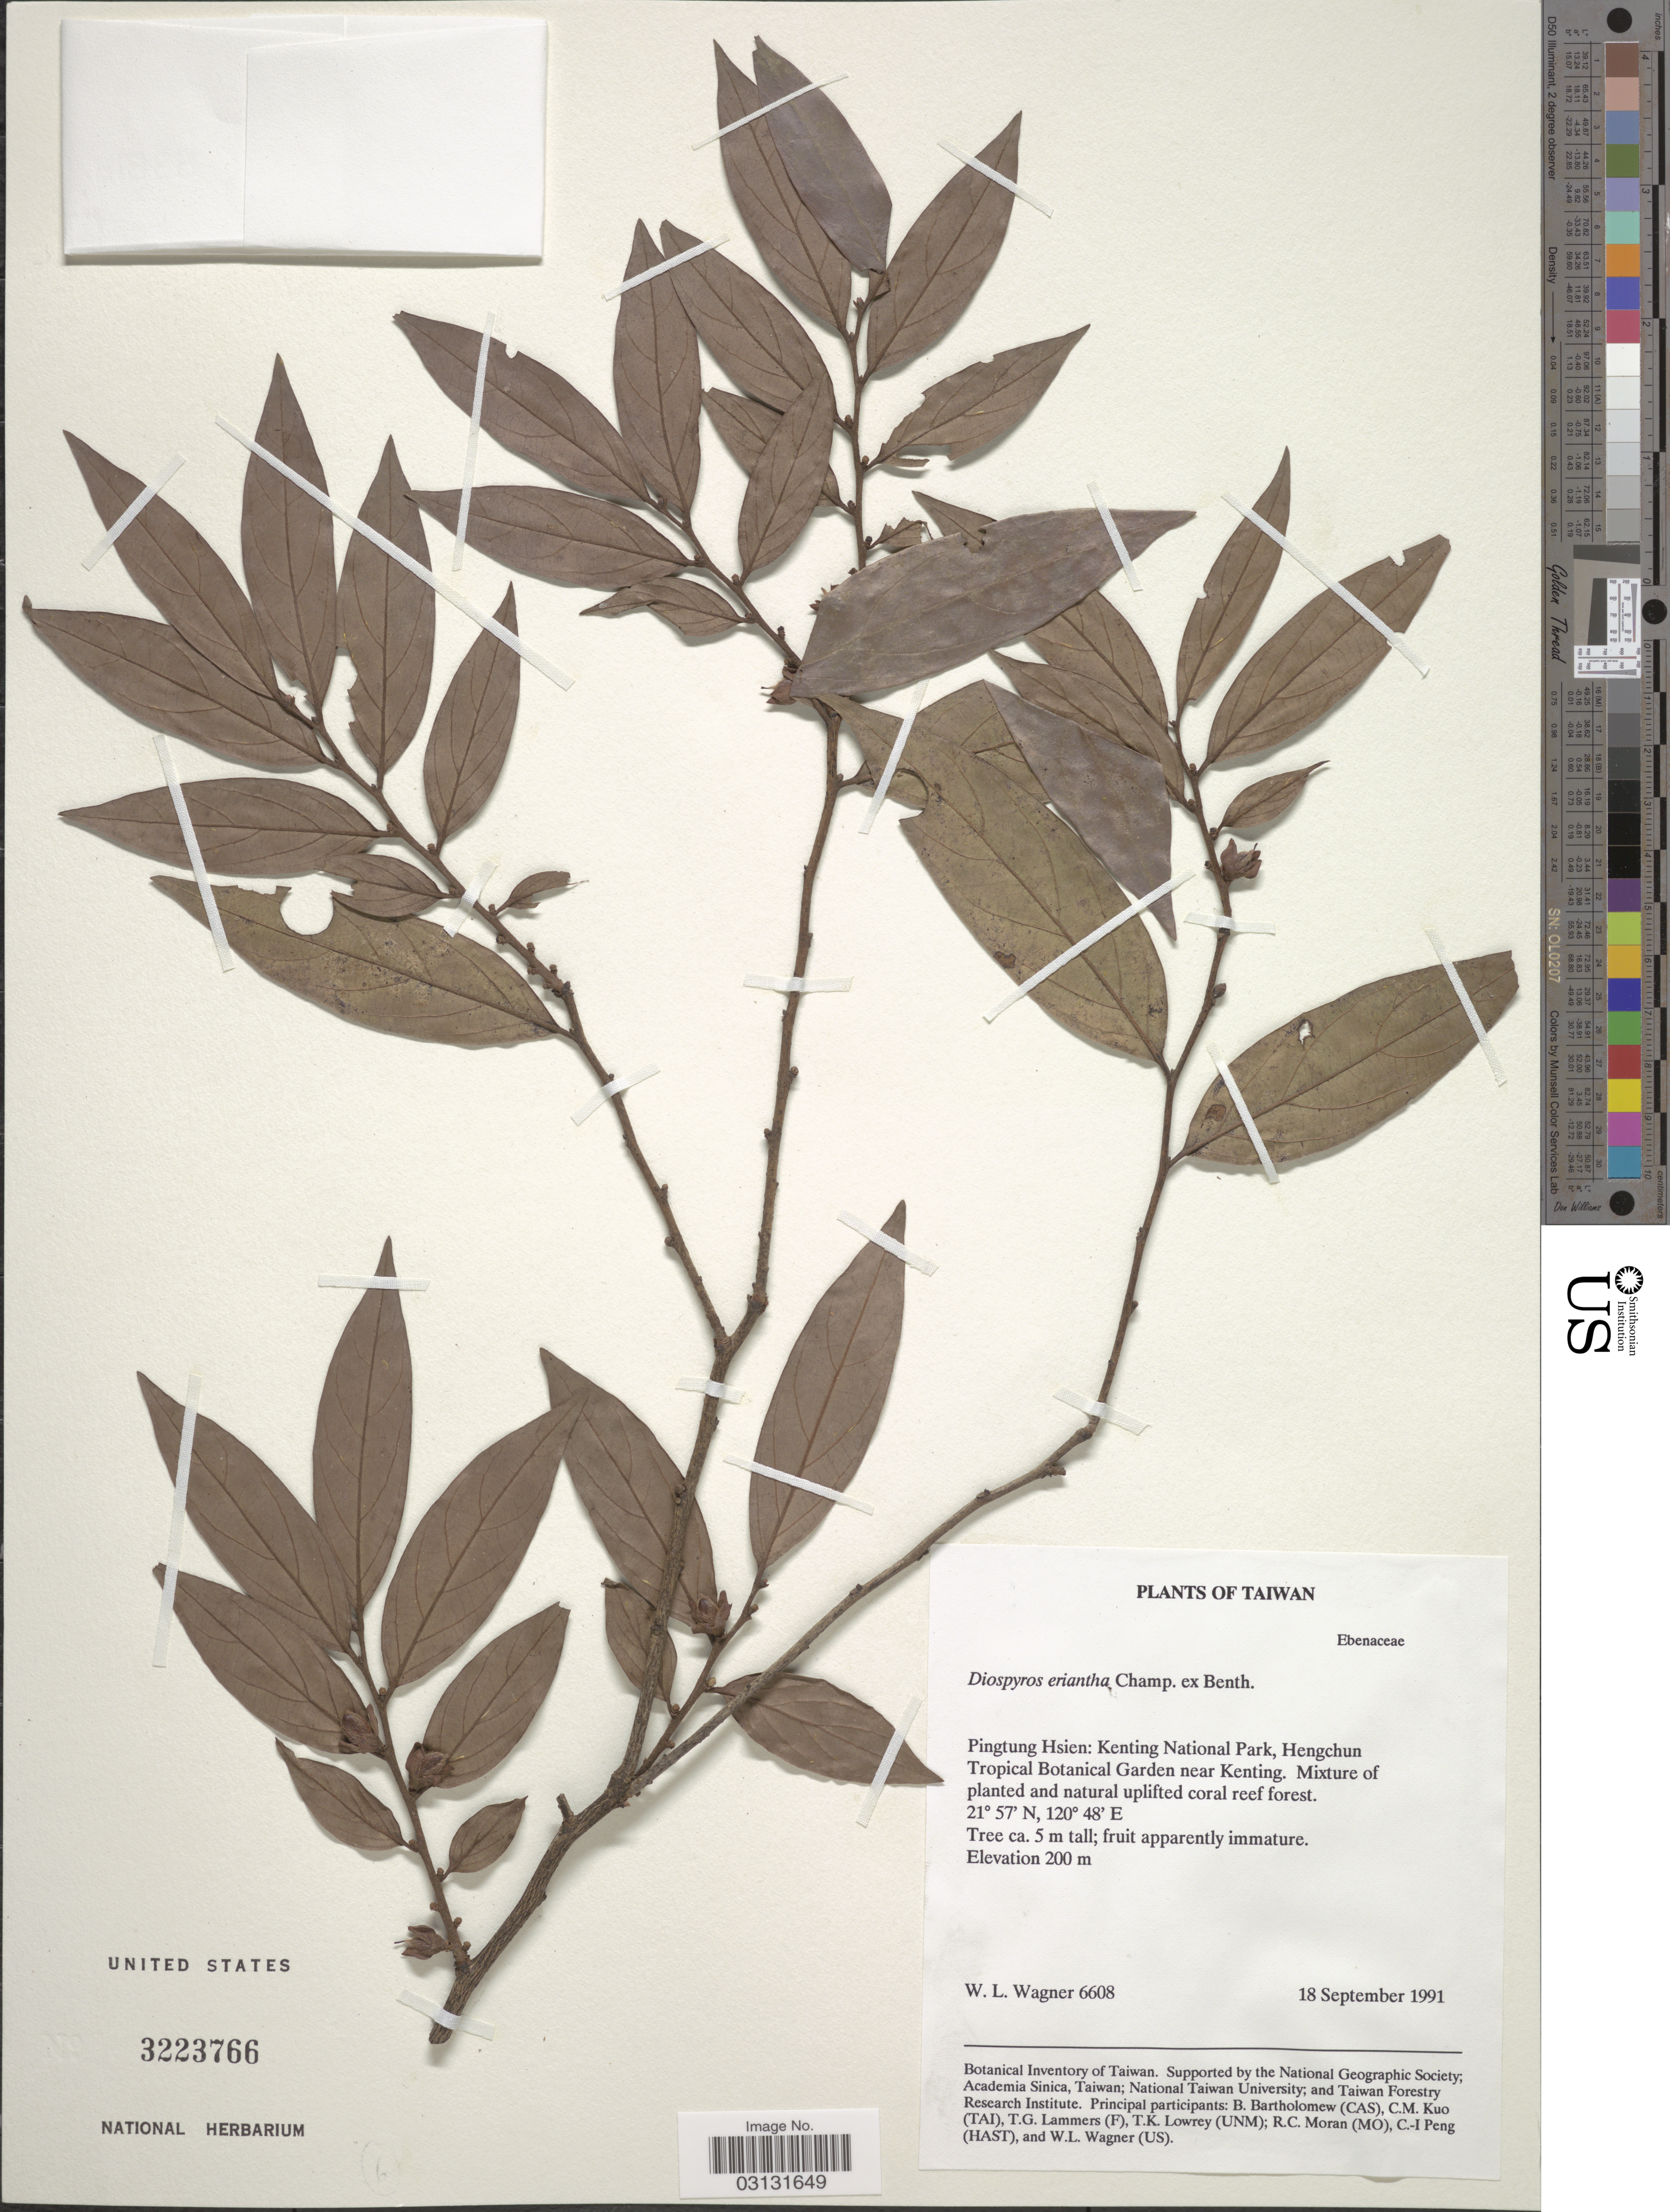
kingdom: Plantae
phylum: Tracheophyta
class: Magnoliopsida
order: Ericales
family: Ebenaceae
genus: Diospyros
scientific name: Diospyros eriantha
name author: Champ. ex Benth.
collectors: W. L. Wagner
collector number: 6608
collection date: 1991-09-18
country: Taiwan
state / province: Pingtung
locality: Pingtung Hsien: Kenting National Park, Hengchun Tropical Botanical Garden near Kenting.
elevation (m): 200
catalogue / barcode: US 3223766